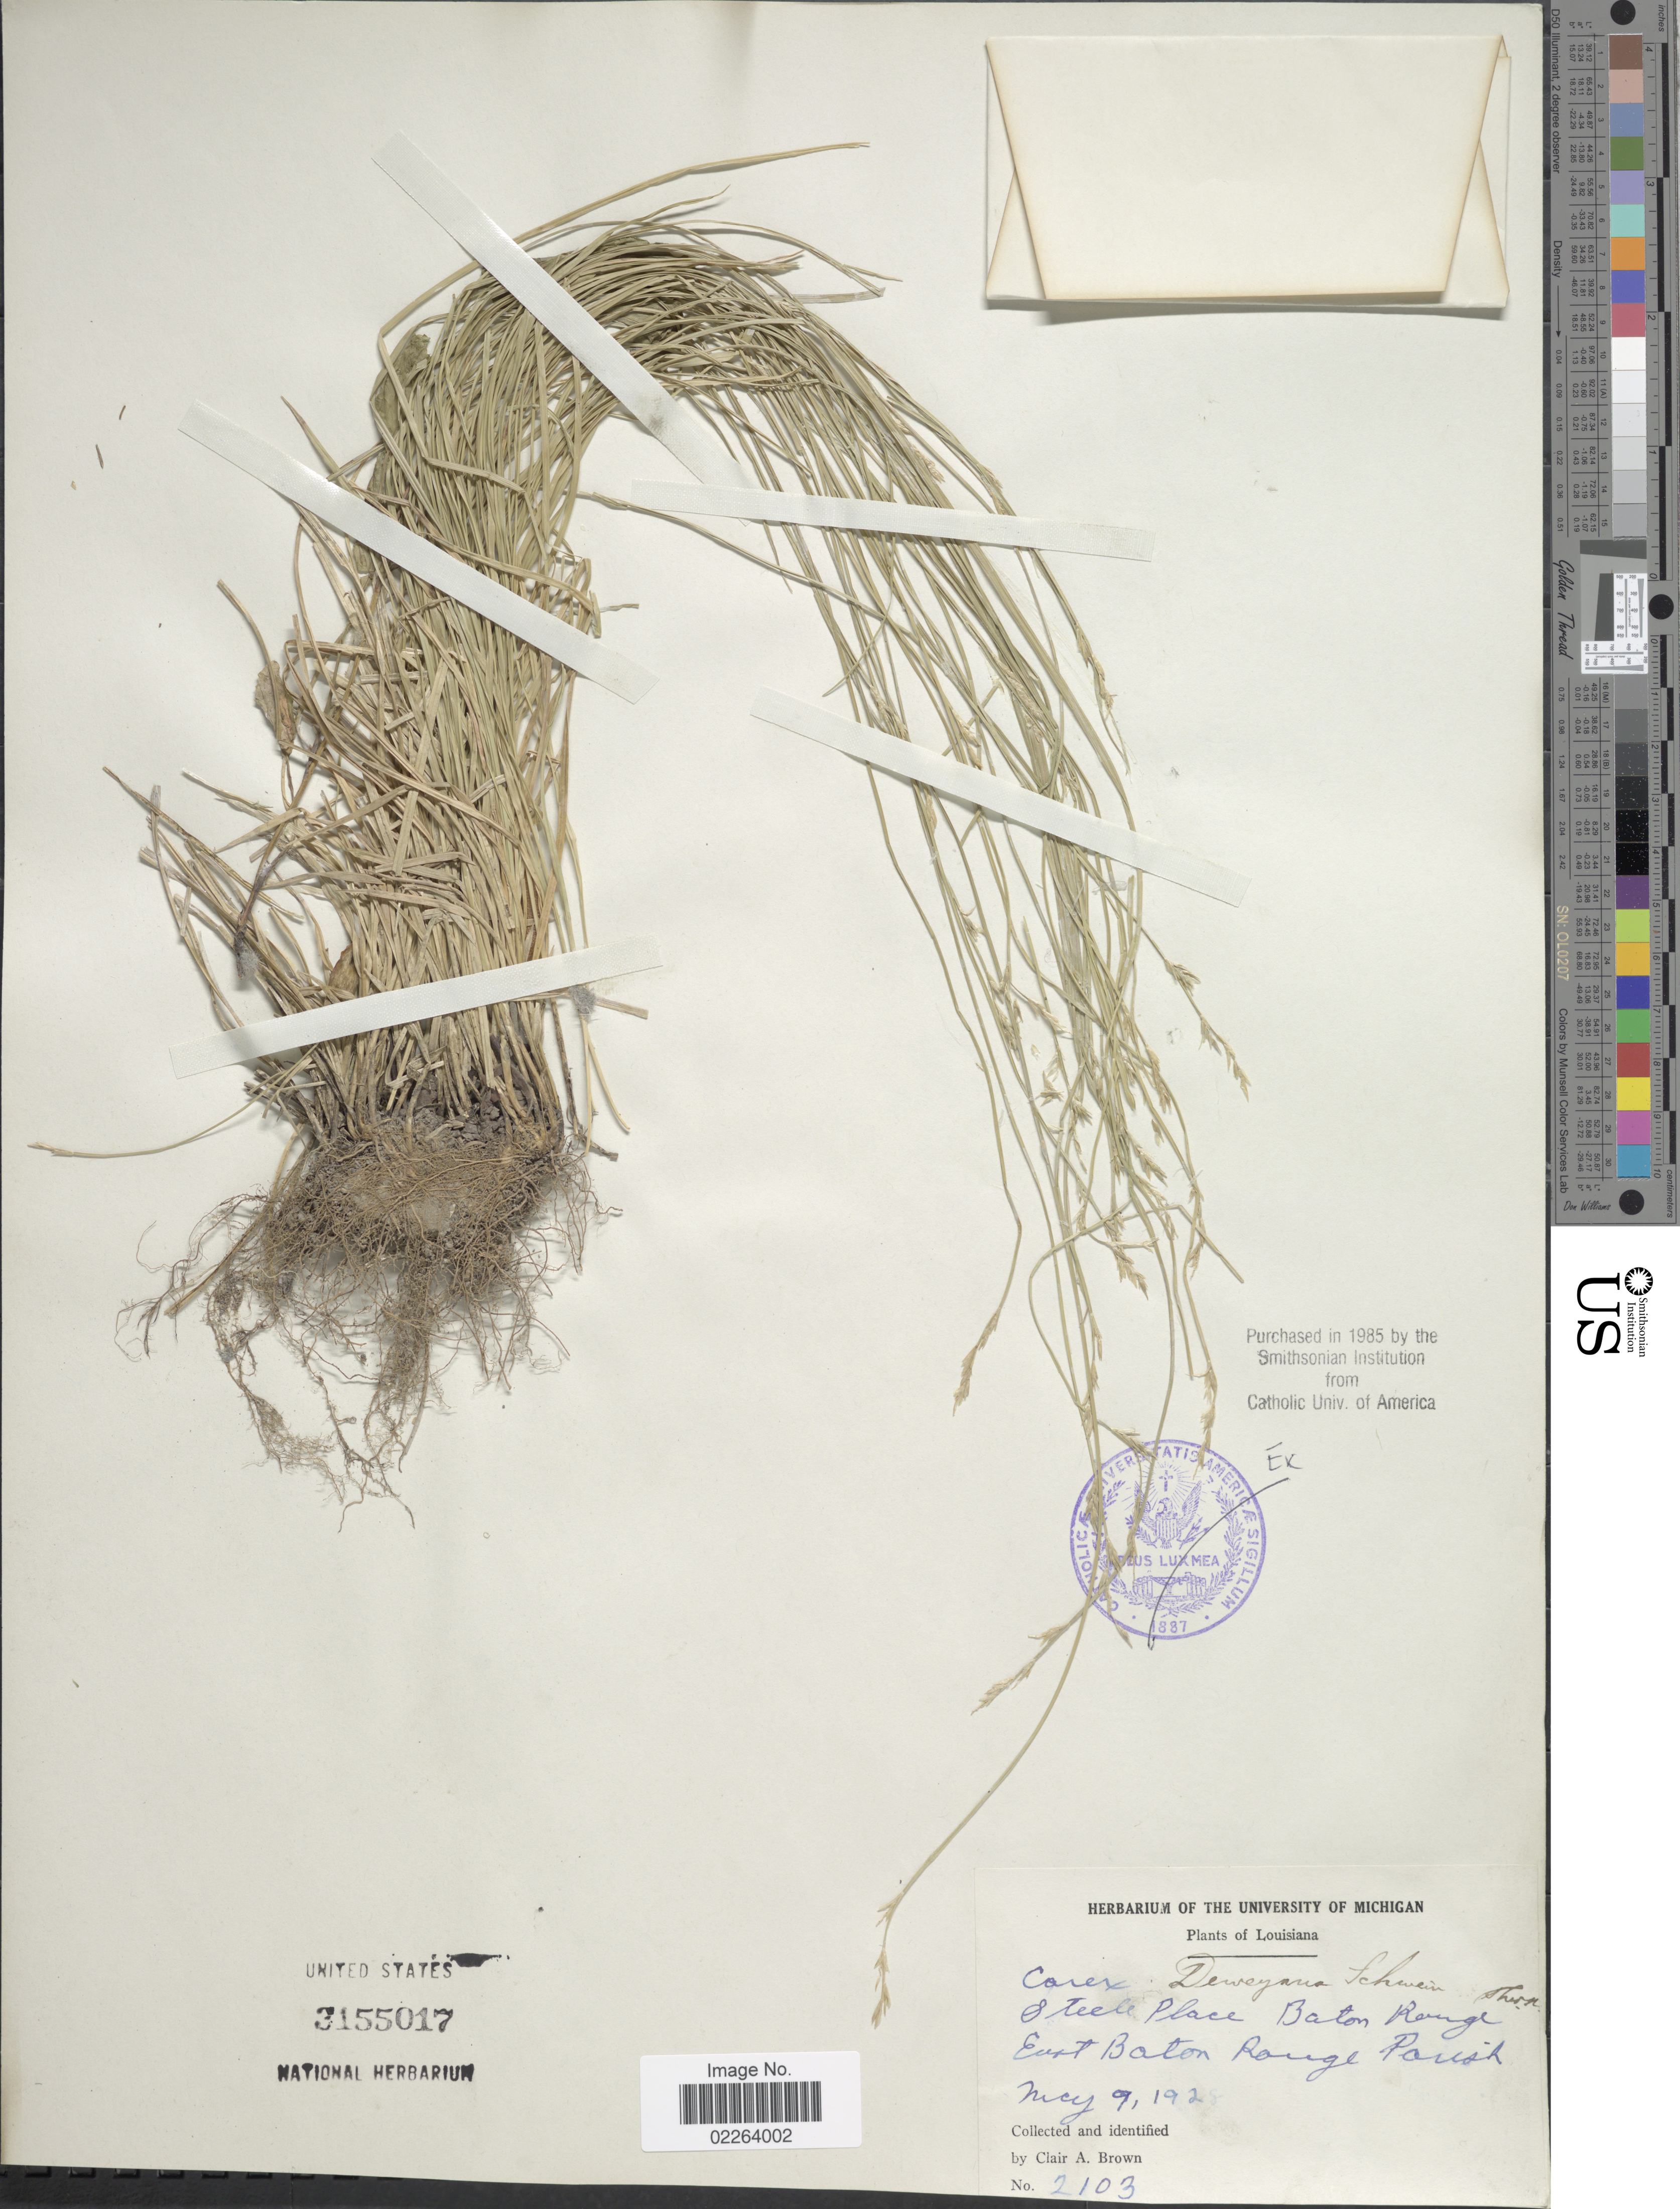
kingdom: Plantae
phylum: Tracheophyta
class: Liliopsida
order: Poales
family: Cyperaceae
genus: Carex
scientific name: Carex deweyana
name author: Schwein.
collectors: C. A. Brown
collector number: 2103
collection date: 1928-05-09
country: United States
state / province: Louisiana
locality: Steele Place Baton Range, East Baton Range Parish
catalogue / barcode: US 3155017